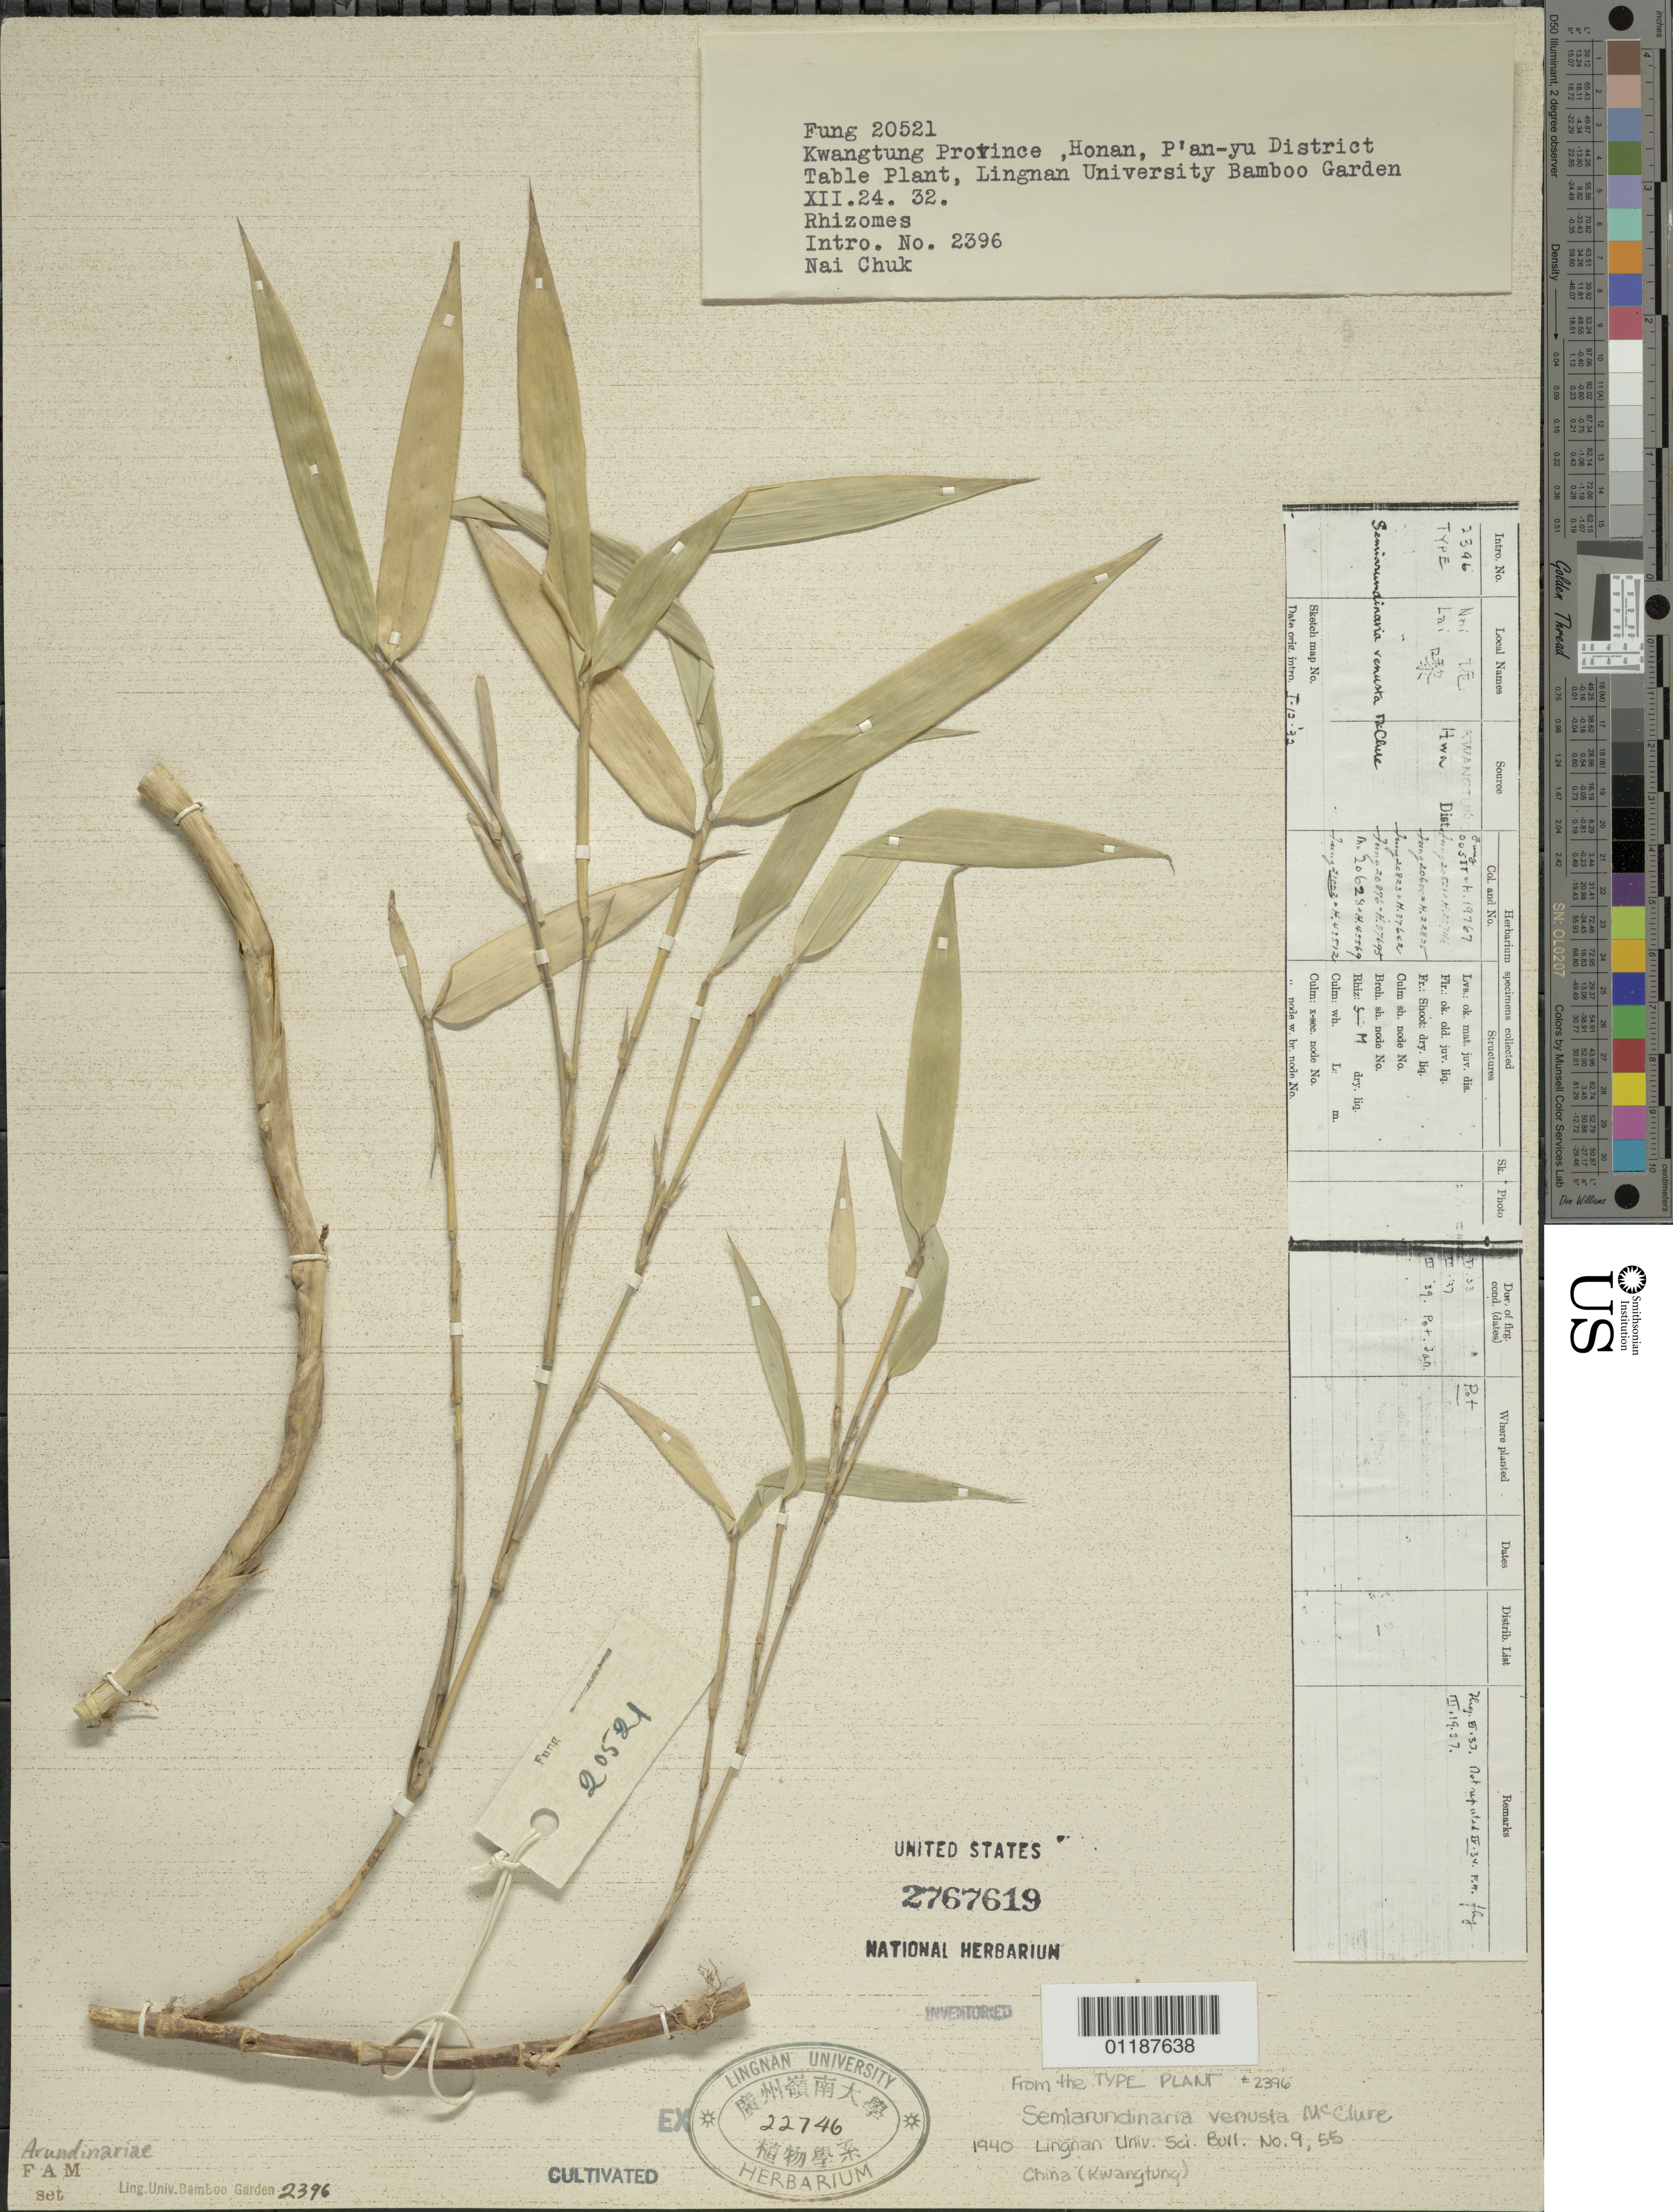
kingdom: Plantae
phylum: Tracheophyta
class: Liliopsida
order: Poales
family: Poaceae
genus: Semiarundinaria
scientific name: Semiarundinaria venusta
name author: McClure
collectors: H. L. Fung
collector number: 20521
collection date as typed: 24 Dec 1932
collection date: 1932-12-24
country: China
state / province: Guangdong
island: Honam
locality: Lingnan univ. bg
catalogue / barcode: US 2767619